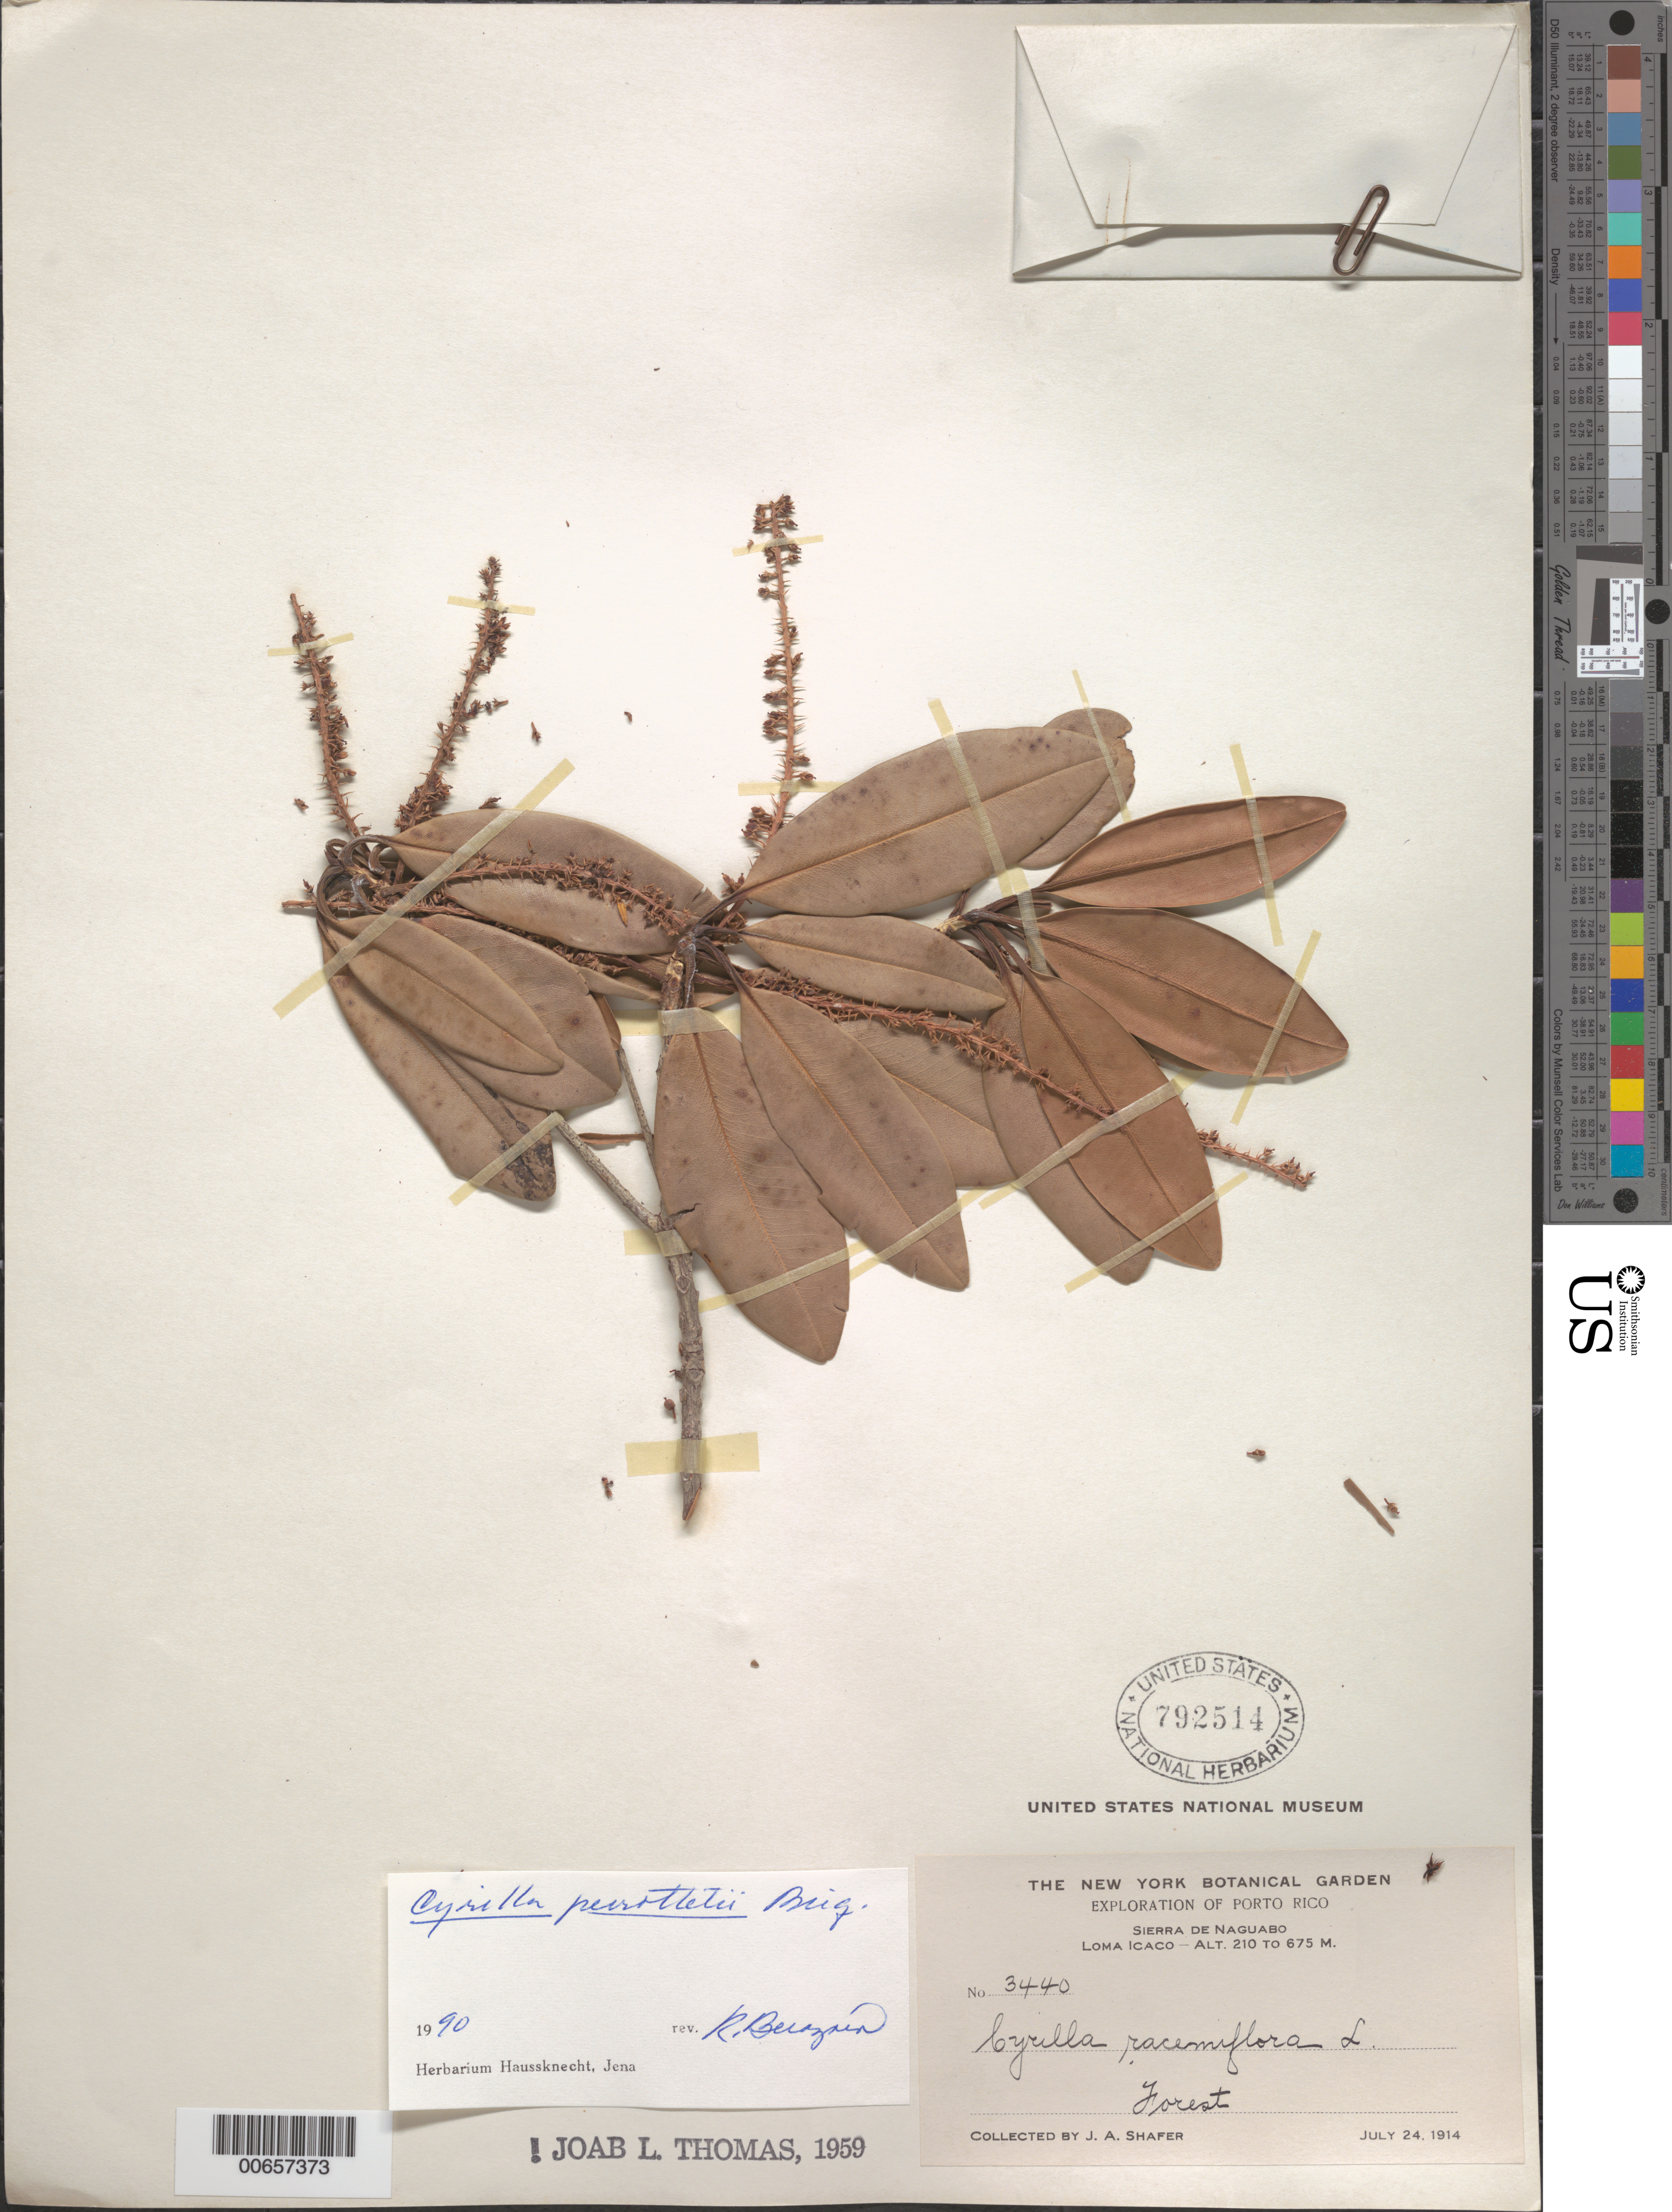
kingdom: Plantae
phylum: Tracheophyta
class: Magnoliopsida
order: Ericales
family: Cyrillaceae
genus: Cyrilla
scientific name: Cyrilla racemiflora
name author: L.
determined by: Berozain, R.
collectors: J. A. Shafer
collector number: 3440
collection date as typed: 24 Jul 1914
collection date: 1914-07-24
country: Puerto Rico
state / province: Naguabo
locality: Sierra de Naguabo, Loma Icaco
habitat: Forest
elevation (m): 210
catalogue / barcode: US 792514